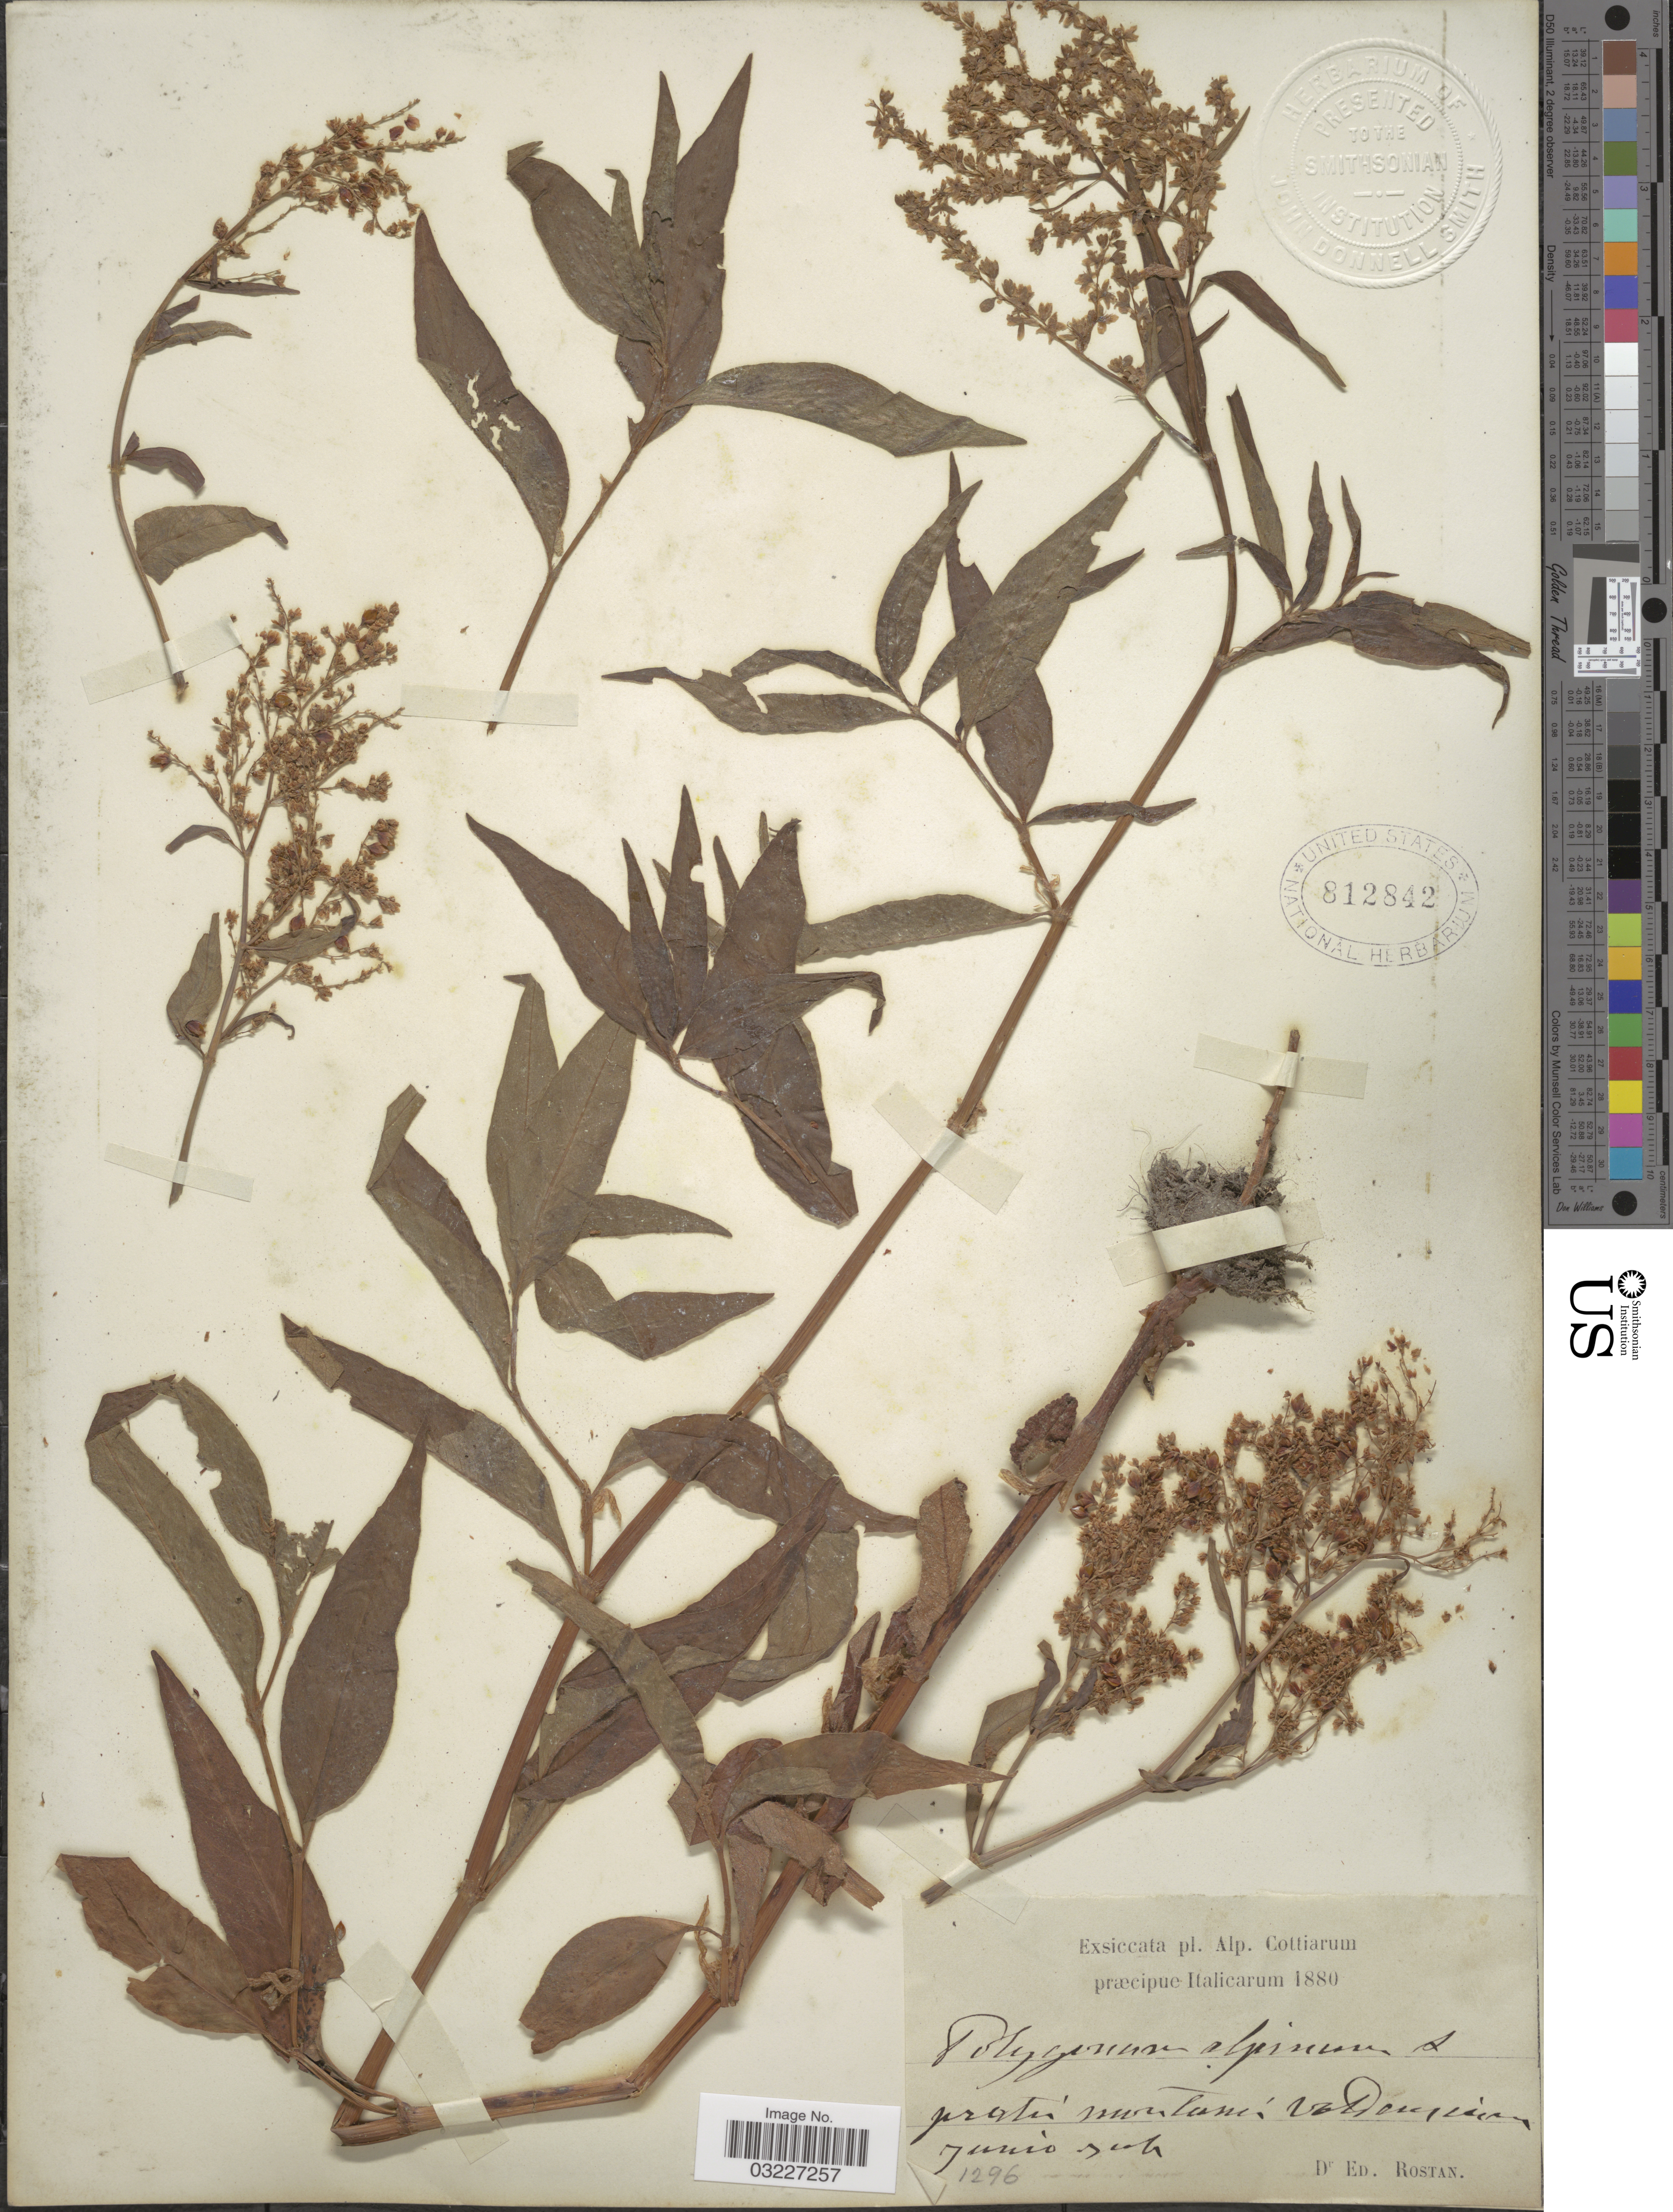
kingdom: Plantae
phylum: Tracheophyta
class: Magnoliopsida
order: Caryophyllales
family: Polygonaceae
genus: Koenigia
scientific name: Koenigia alpina var. alpina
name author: (All.) T.M. Schust. & Reveal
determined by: Strong, Mark T., (BOT), Smithsonian Institution - National Museum of Natural History (UNITED STATES)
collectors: E. Rostan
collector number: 1296?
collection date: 1880-06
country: Italy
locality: Alp. Cottiarum. Prates montanis valdanpiem. [interpreted]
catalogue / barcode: US 812842